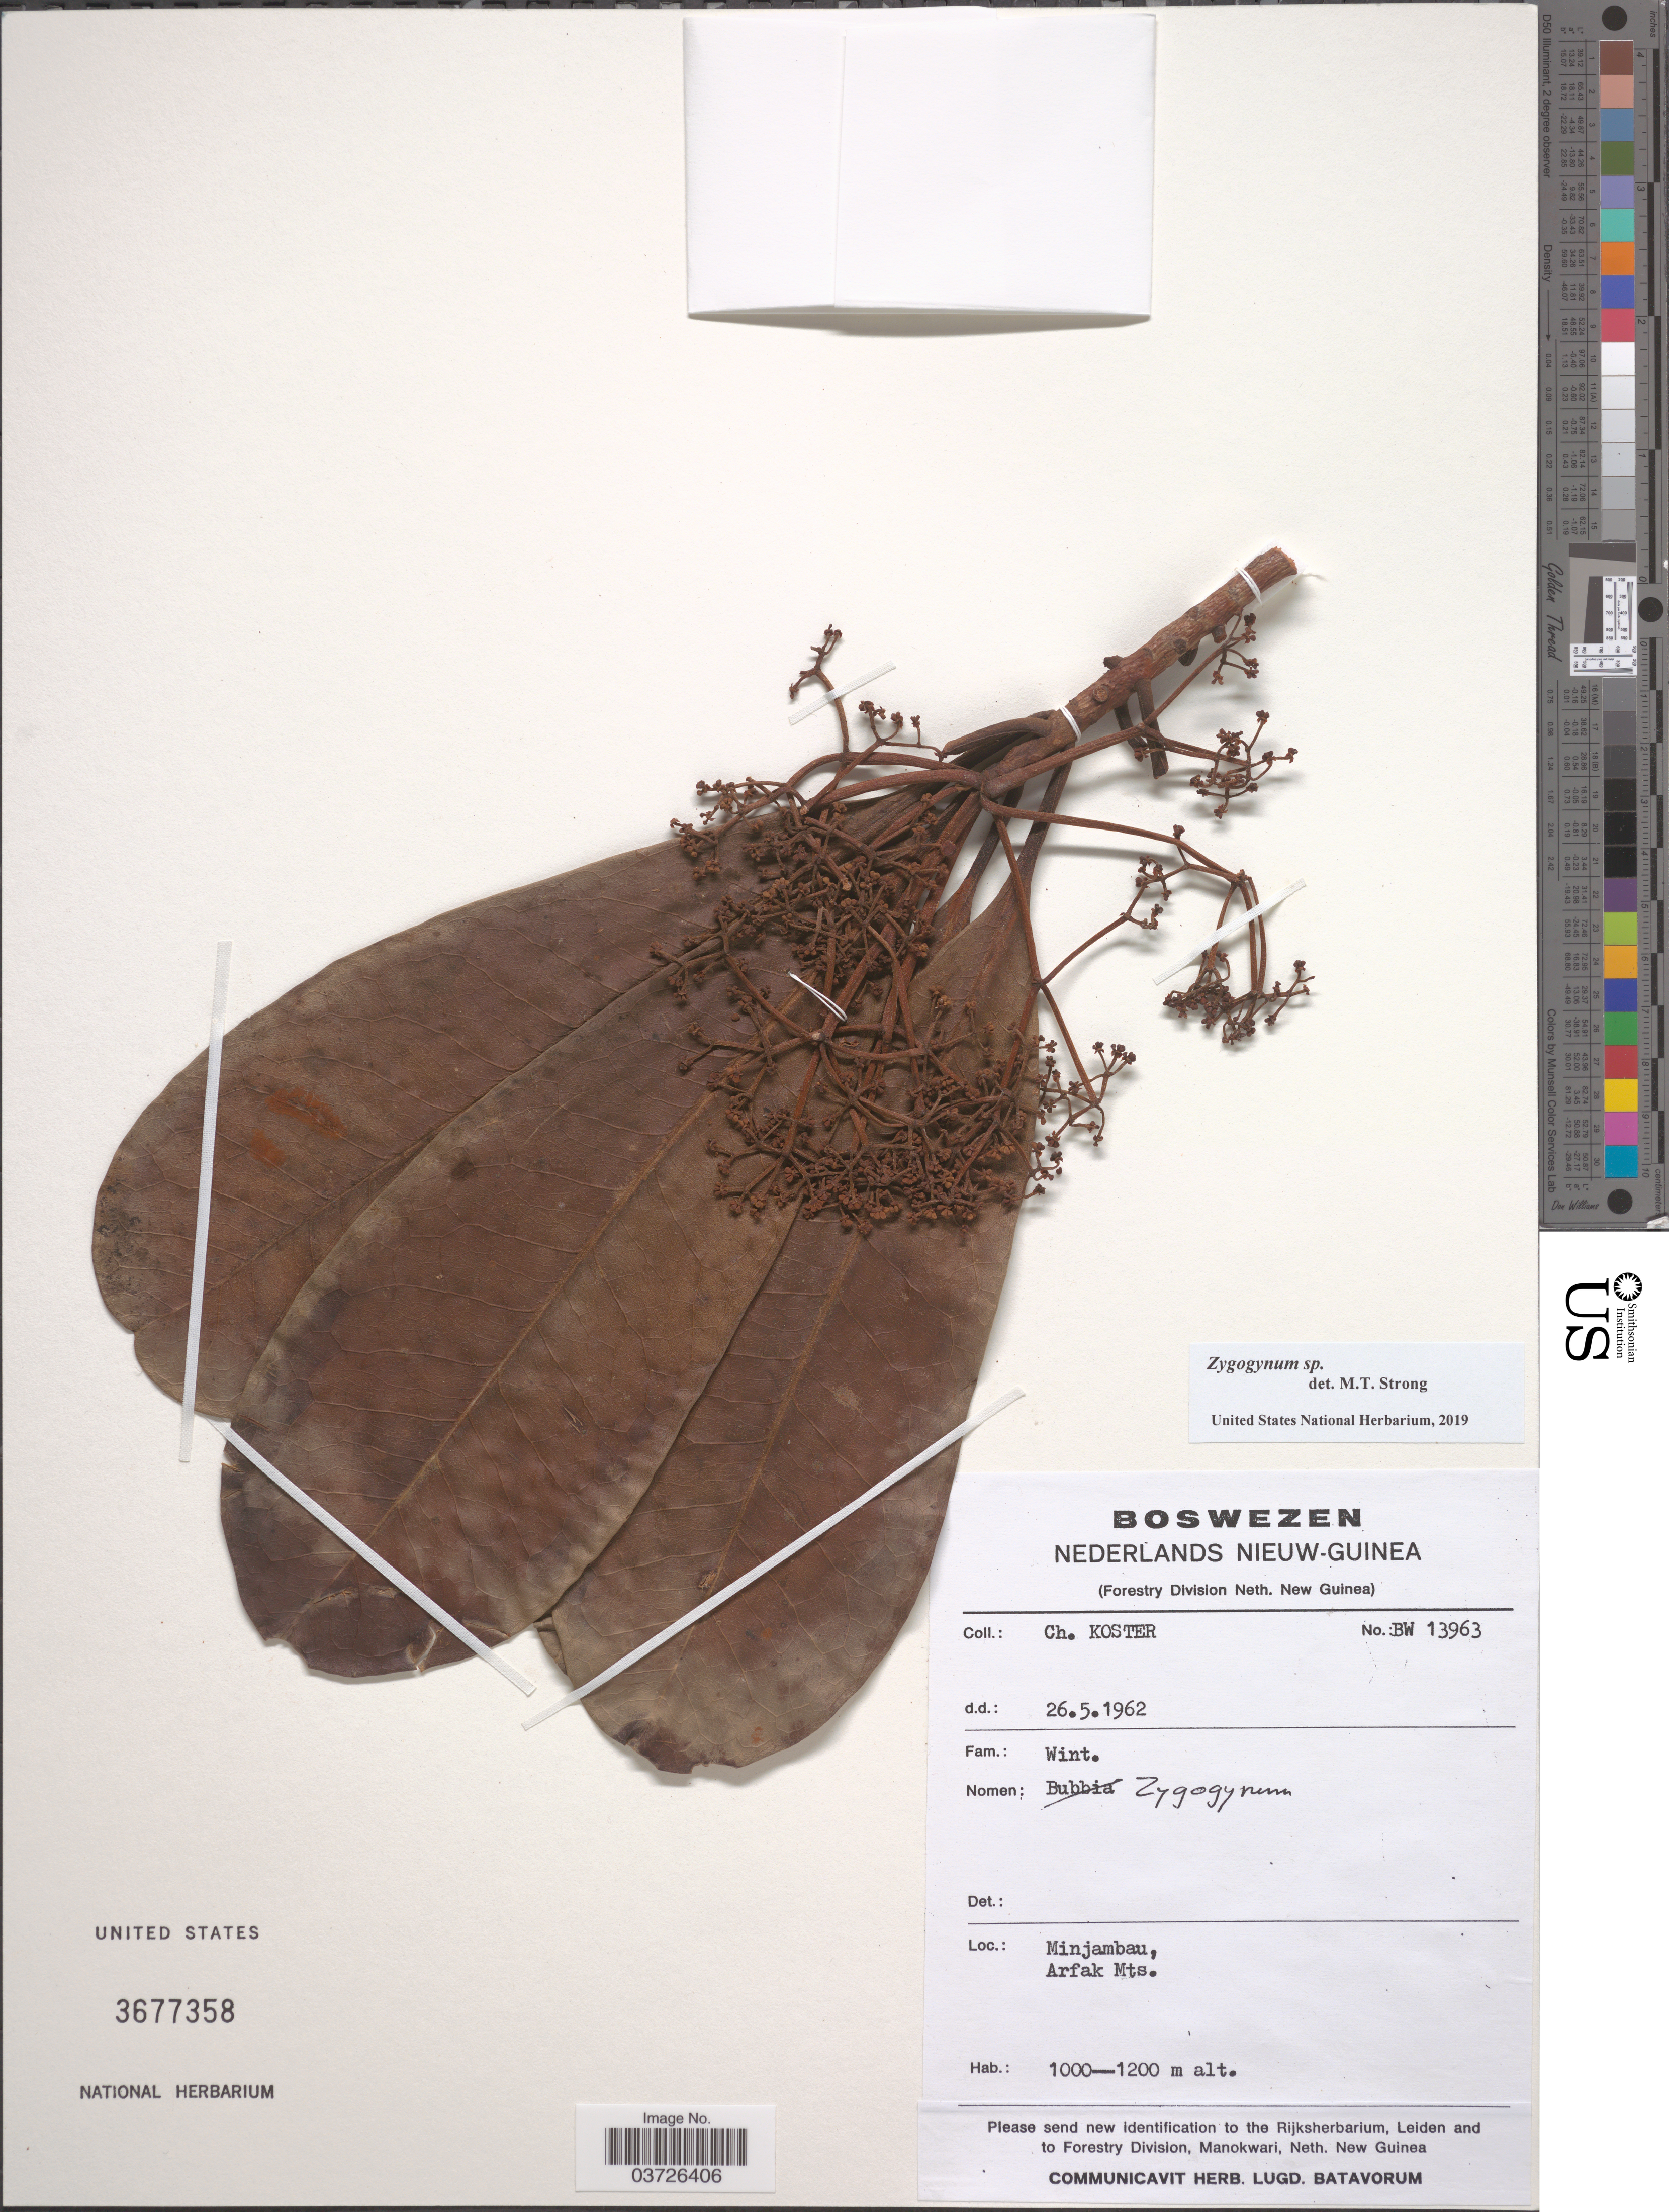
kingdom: Plantae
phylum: Tracheophyta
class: Magnoliopsida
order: Canellales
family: Winteraceae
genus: Zygogynum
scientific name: Zygogynum sp.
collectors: C. Koster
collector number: BW 13963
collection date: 1962-05-26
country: Indonesia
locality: Nederlands Nieuw-Guinea. Minjambau, Arfak Mts.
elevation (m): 1000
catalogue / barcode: US 3677358